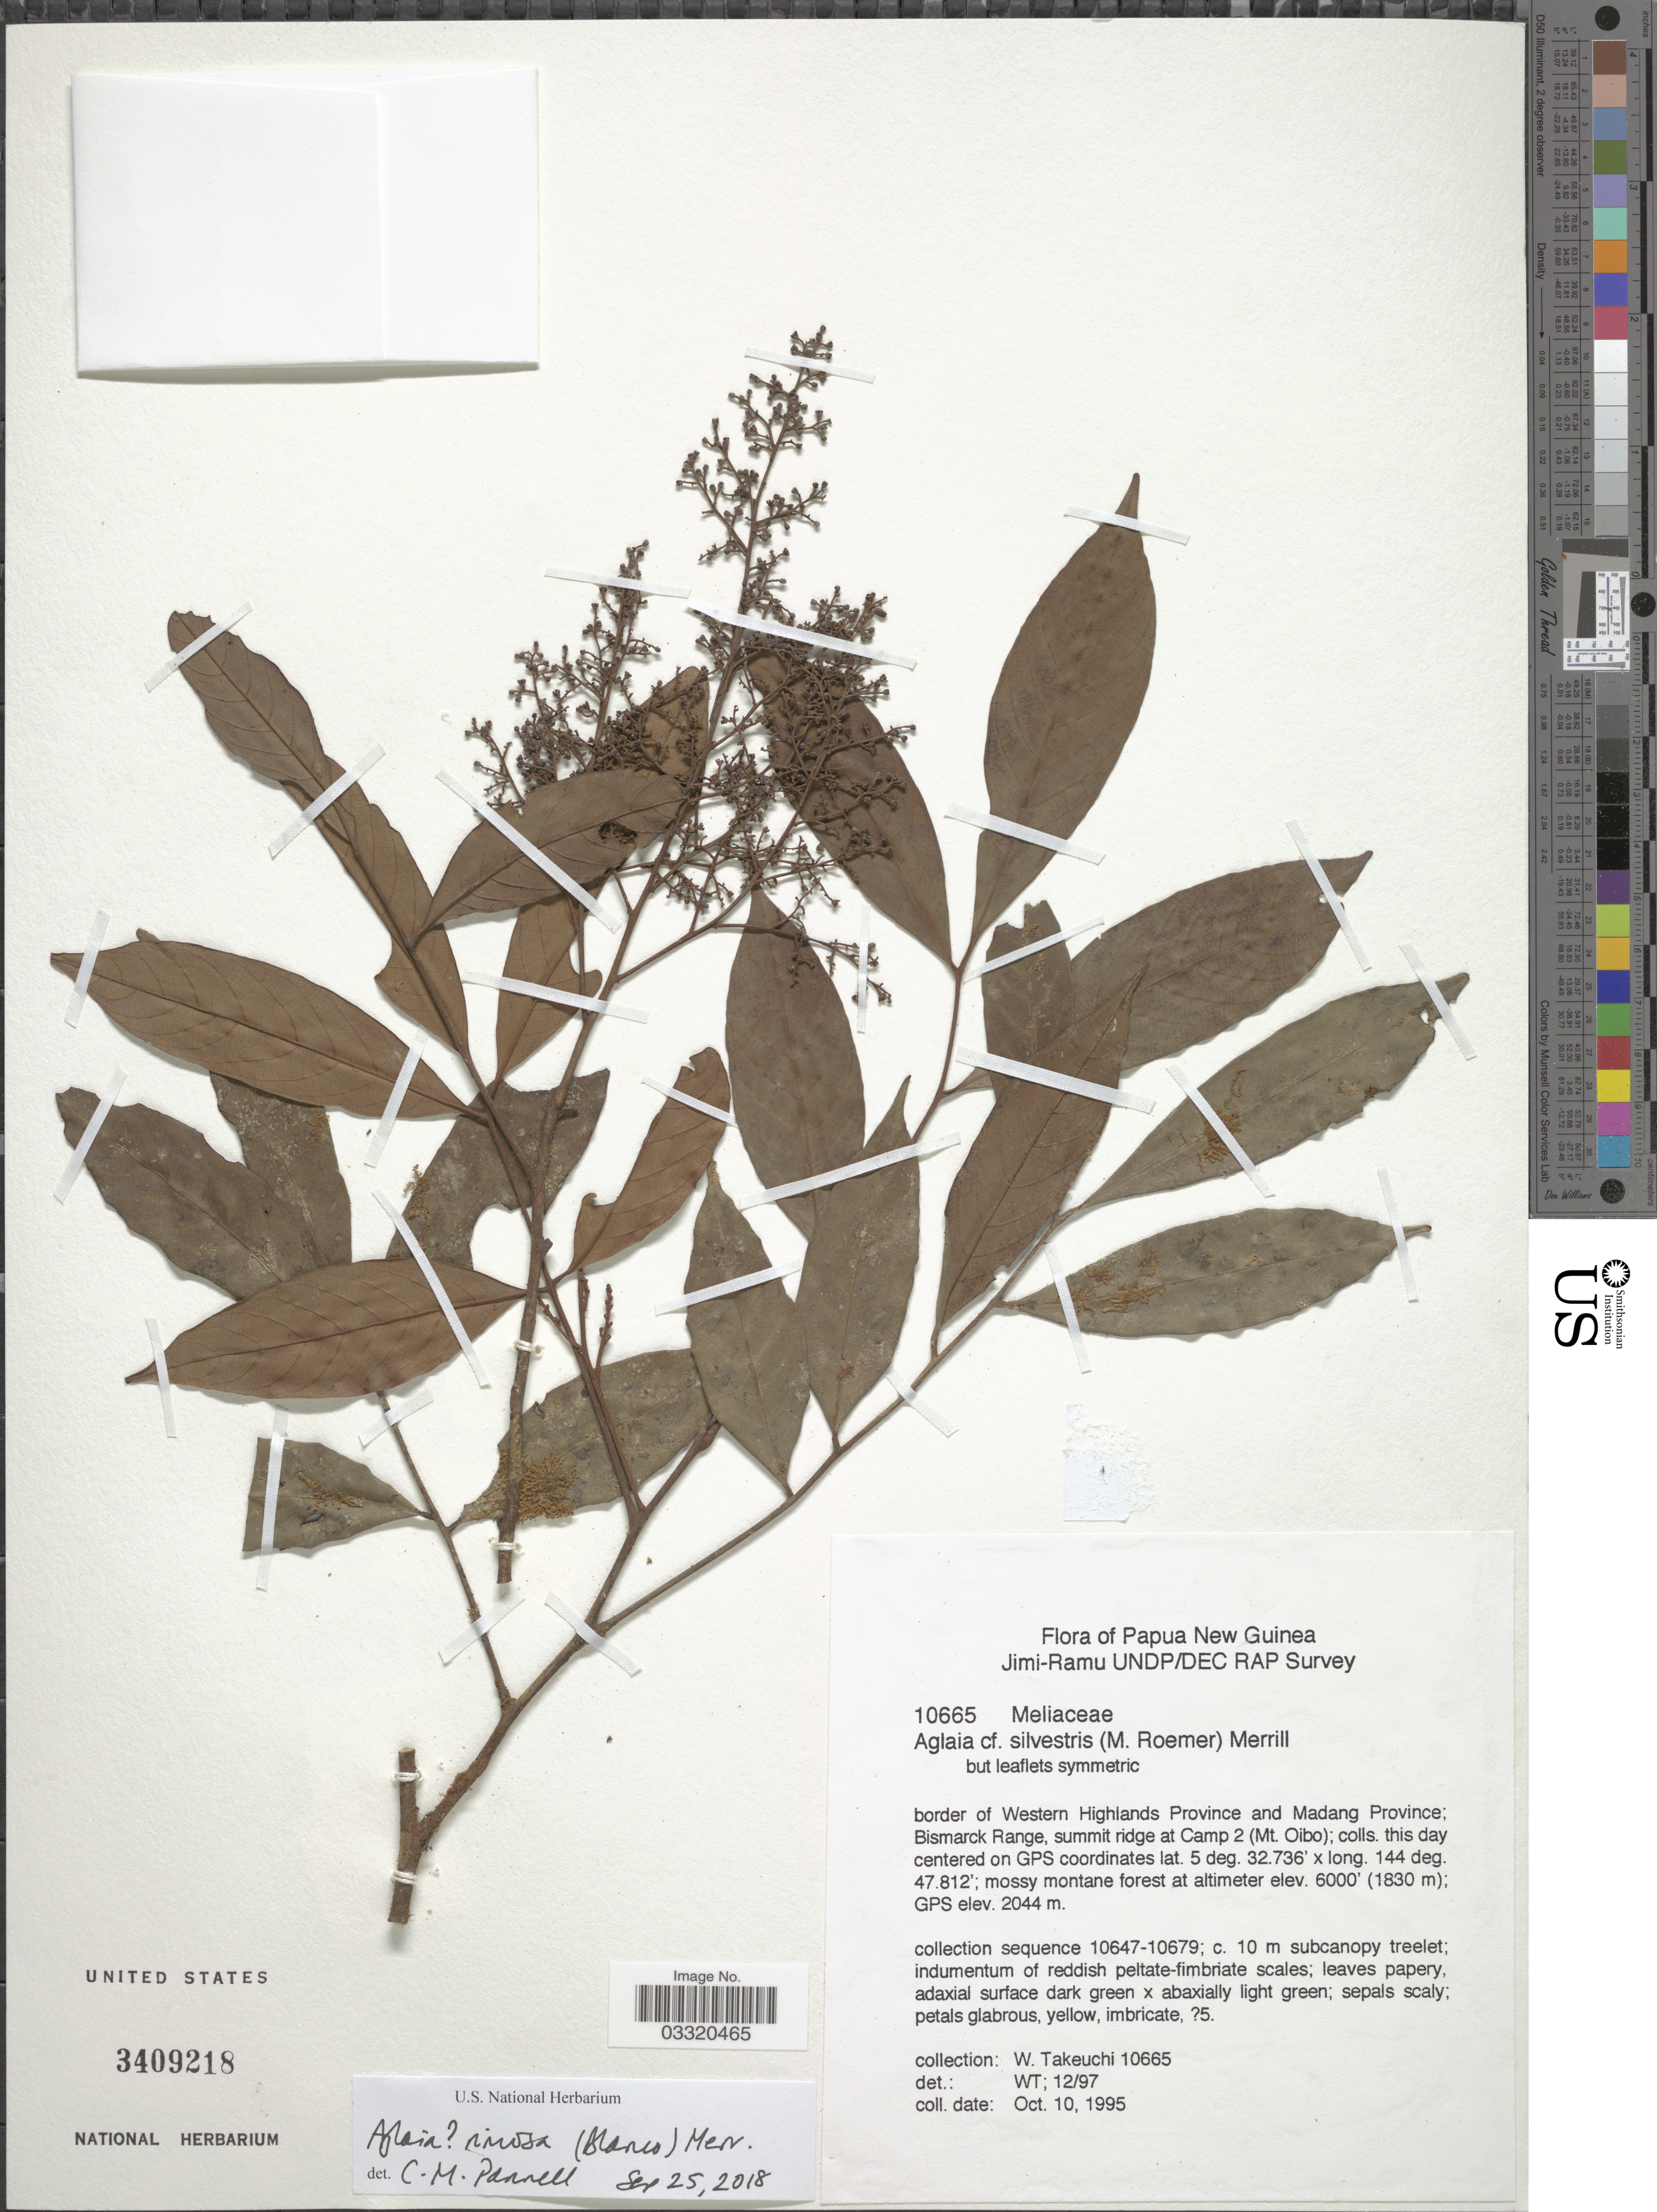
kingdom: Plantae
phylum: Tracheophyta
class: Magnoliopsida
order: Sapindales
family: Meliaceae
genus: Aglaia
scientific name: Aglaia rimosa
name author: (Blanco) Merr.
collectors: W. Takeuchi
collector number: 10665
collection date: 1995-10-10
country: Papua New Guinea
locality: Papua New Guinea. Border of Western Highlands Province and Madang Province; Bismarck Range, summit ridge at Camp 2 (Mt. Oibo).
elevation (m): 1829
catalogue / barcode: US 3409218